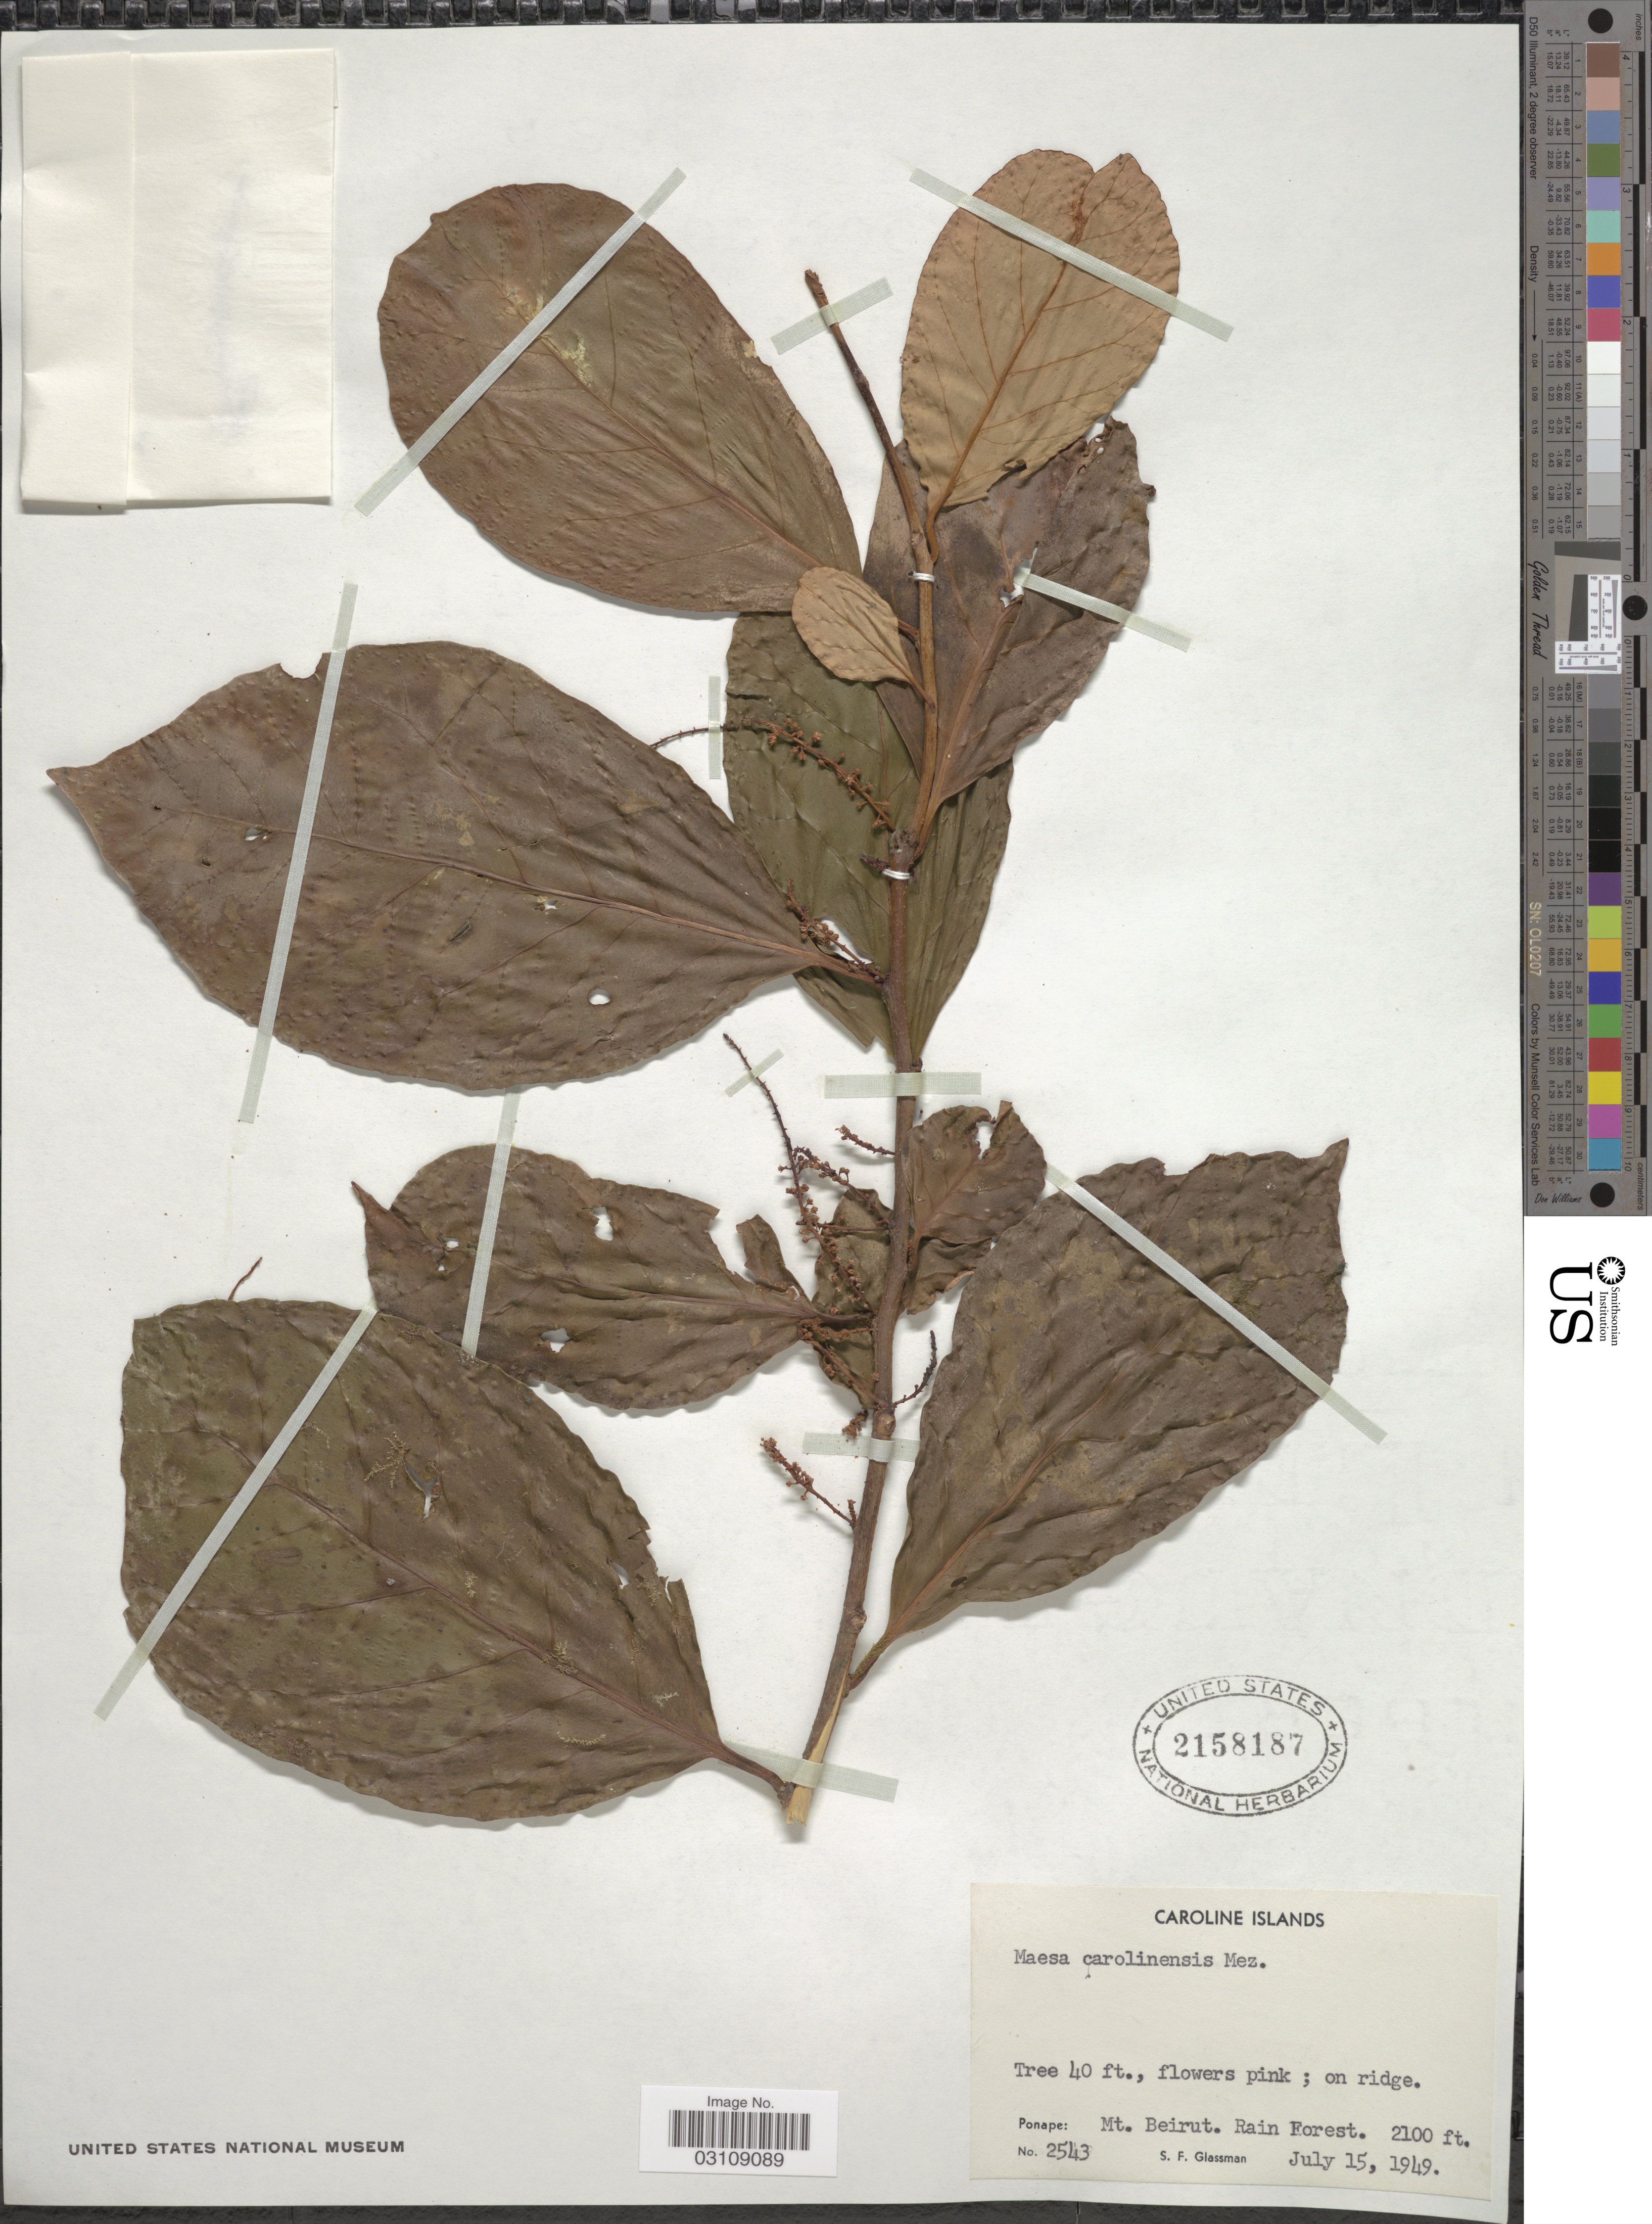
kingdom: Plantae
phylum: Tracheophyta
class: Magnoliopsida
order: Ericales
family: Primulaceae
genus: Maesa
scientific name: Maesa carolinensis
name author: Mez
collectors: S. F. Glassman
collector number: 243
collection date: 1949-07-15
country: Micronesia, Federated States of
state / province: Pohnpei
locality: Caroline Islands, Ponape: Mt. Beirut.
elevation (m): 640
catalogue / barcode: US 2158187